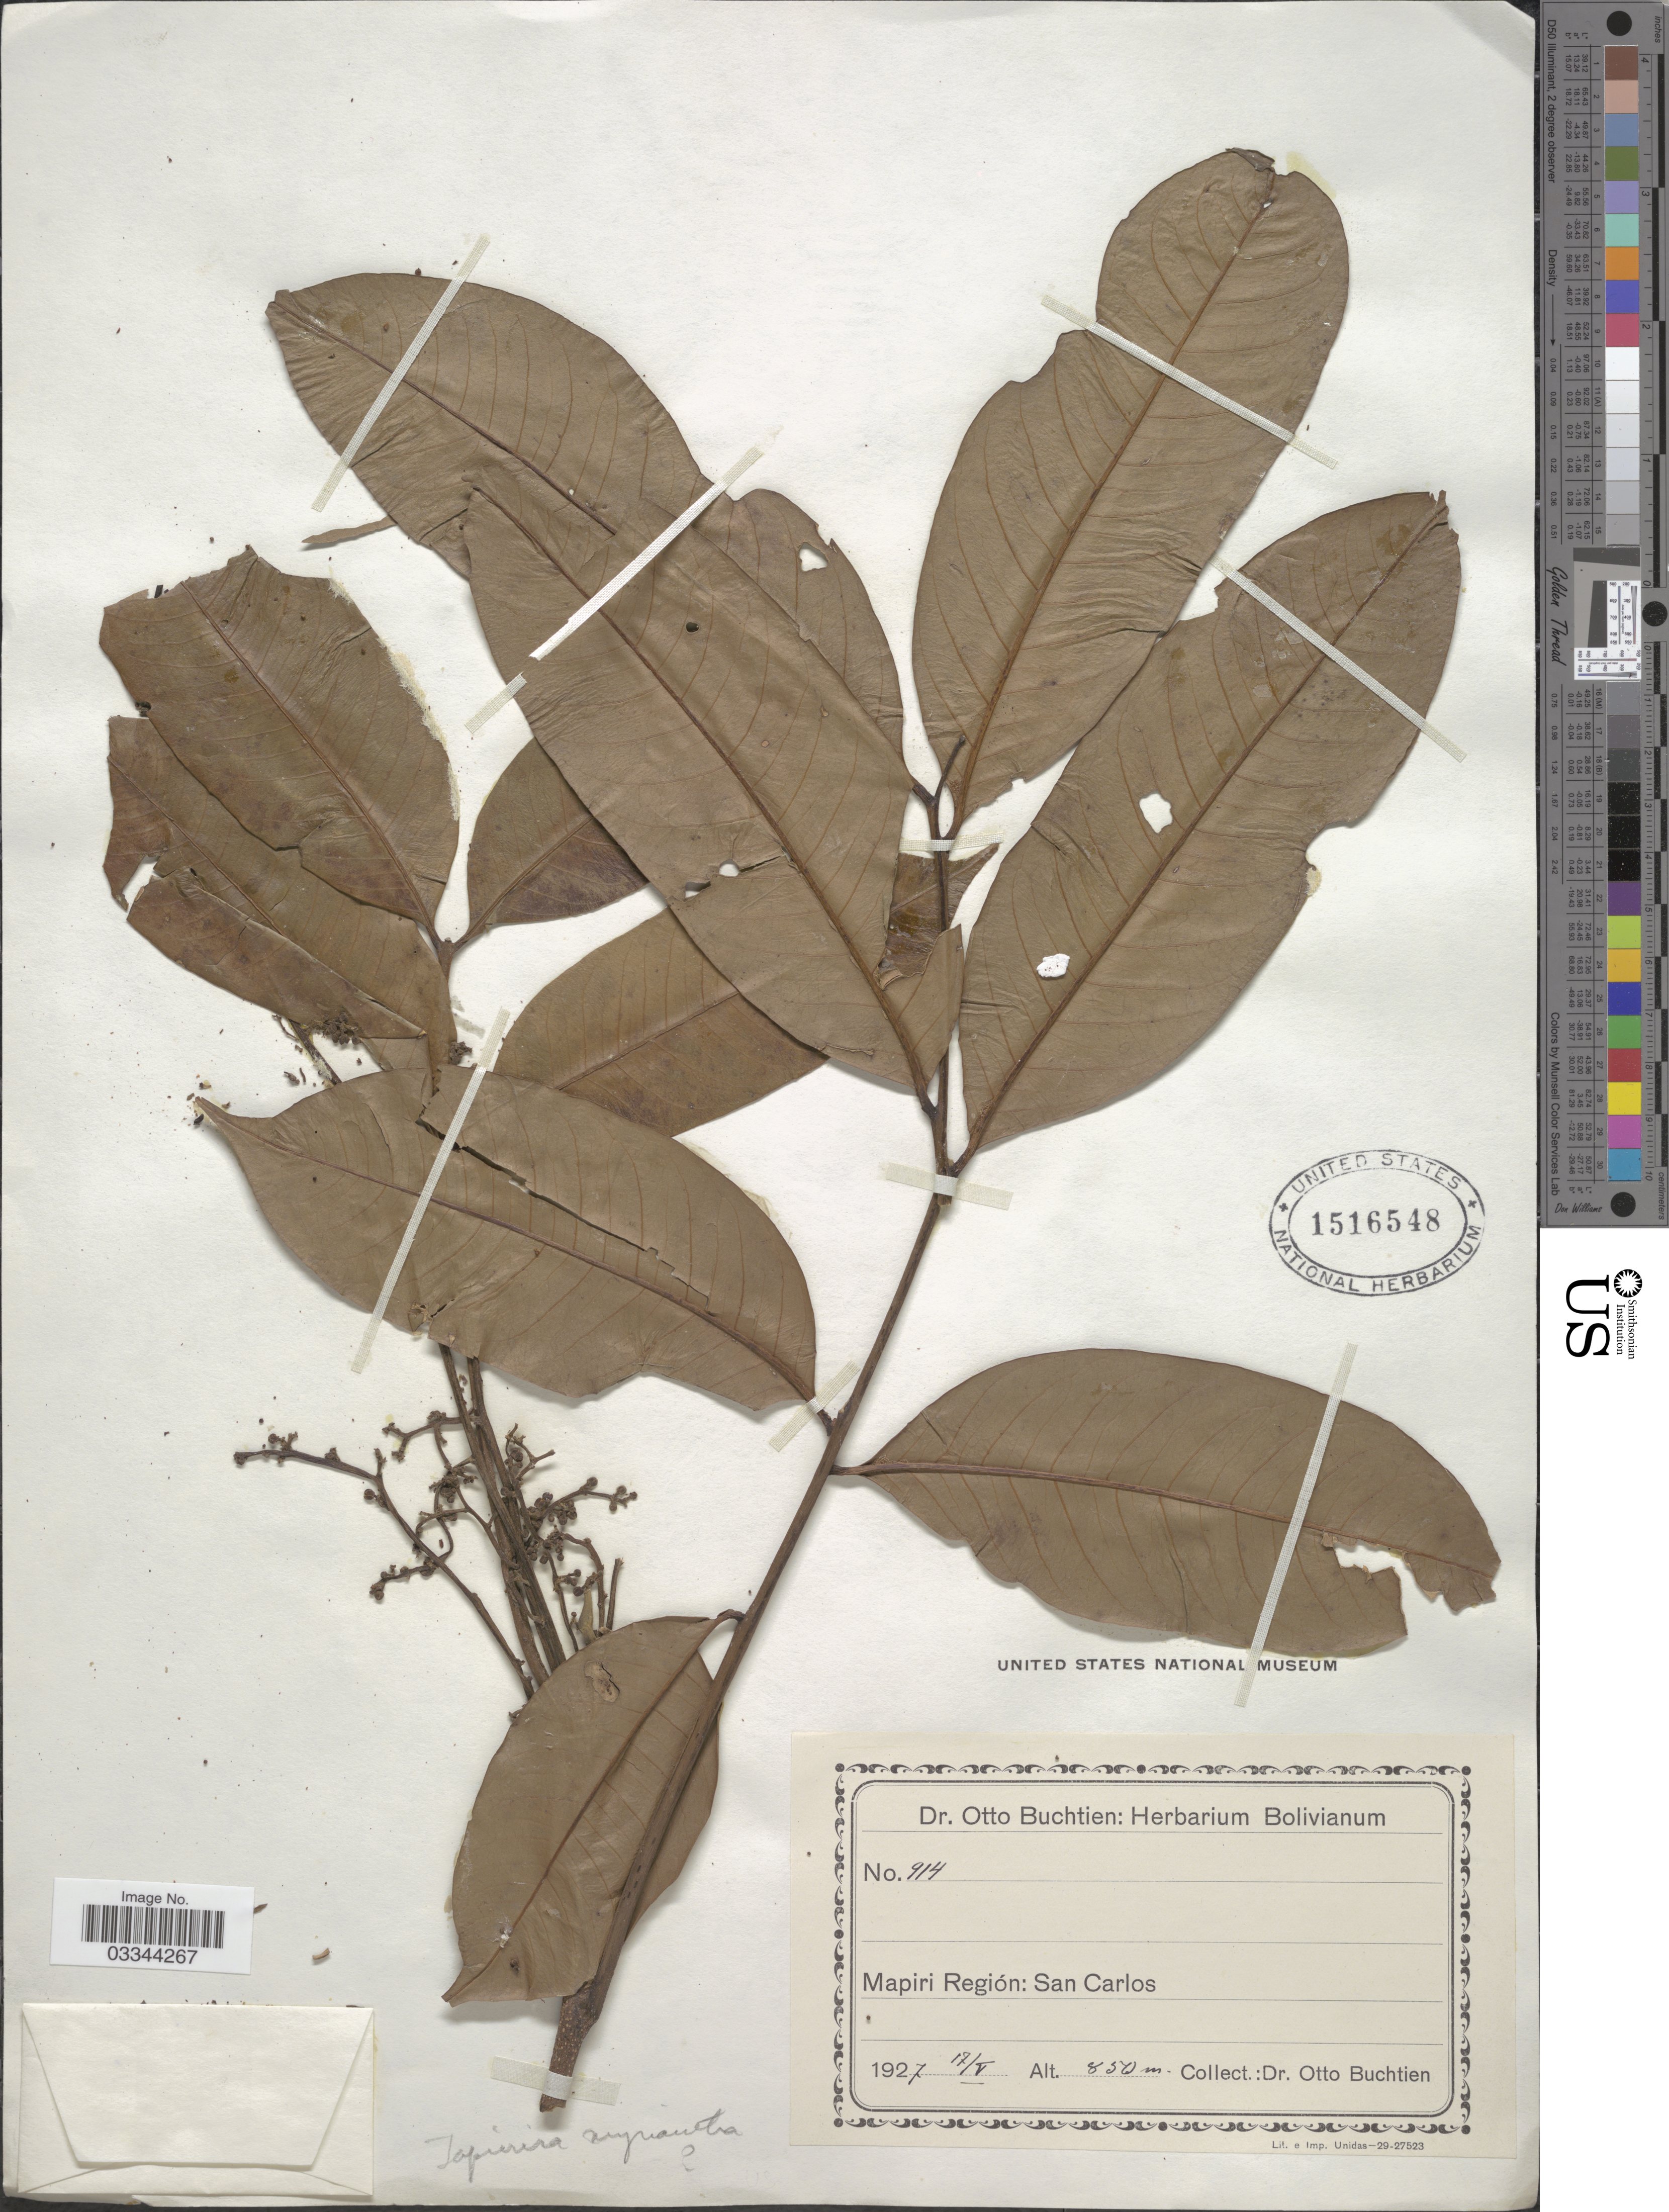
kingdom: Plantae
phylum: Tracheophyta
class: Magnoliopsida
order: Sapindales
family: Anacardiaceae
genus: Tapirira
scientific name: Tapirira sp.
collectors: O. Buchtien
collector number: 914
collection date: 1927-05-17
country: Bolivia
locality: Mapiri Región: San Carlos.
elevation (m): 850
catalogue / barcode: US 1516548